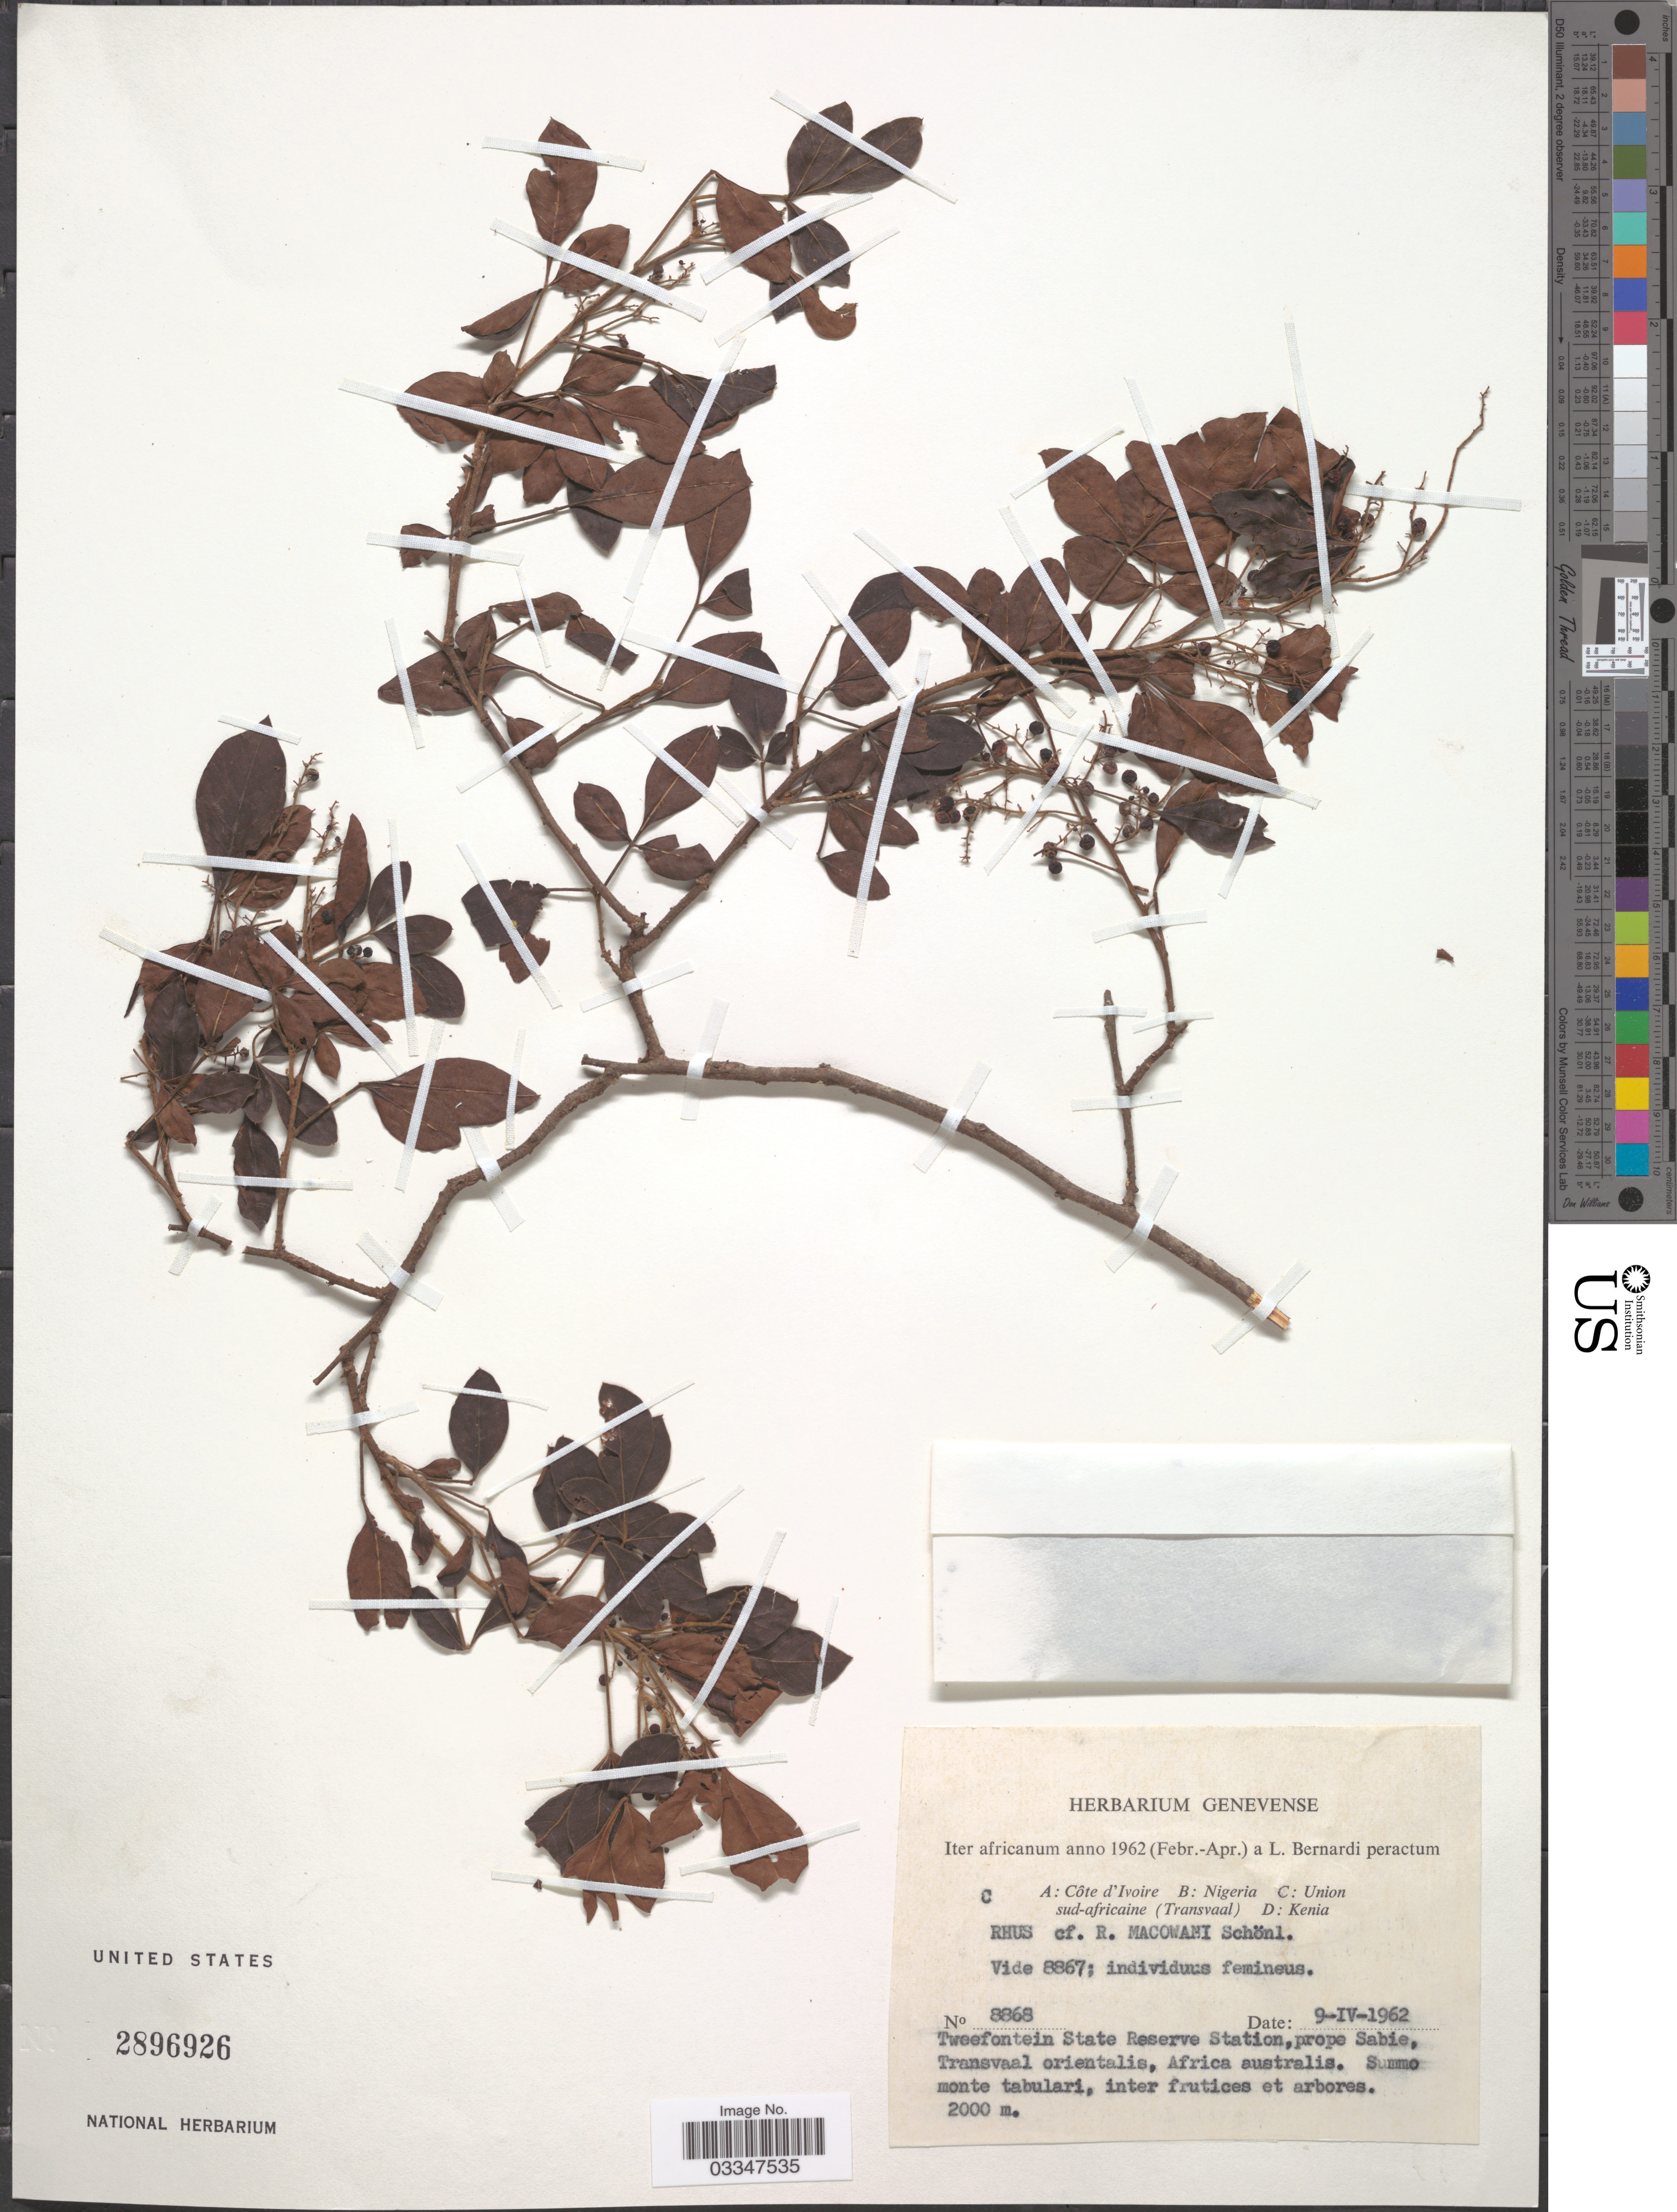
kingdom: Plantae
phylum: Tracheophyta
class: Magnoliopsida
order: Sapindales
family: Anacardiaceae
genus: Rhus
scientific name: Rhus macowanii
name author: Schönland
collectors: L. Bernardi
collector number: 8868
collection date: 1962-04-09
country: South Africa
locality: Union sud-africaine (Transvaal). Tweefontein State Reserve Station, prope Sabie, Transvaal orientalis, Africa australis.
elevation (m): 2000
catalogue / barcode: US 2896926